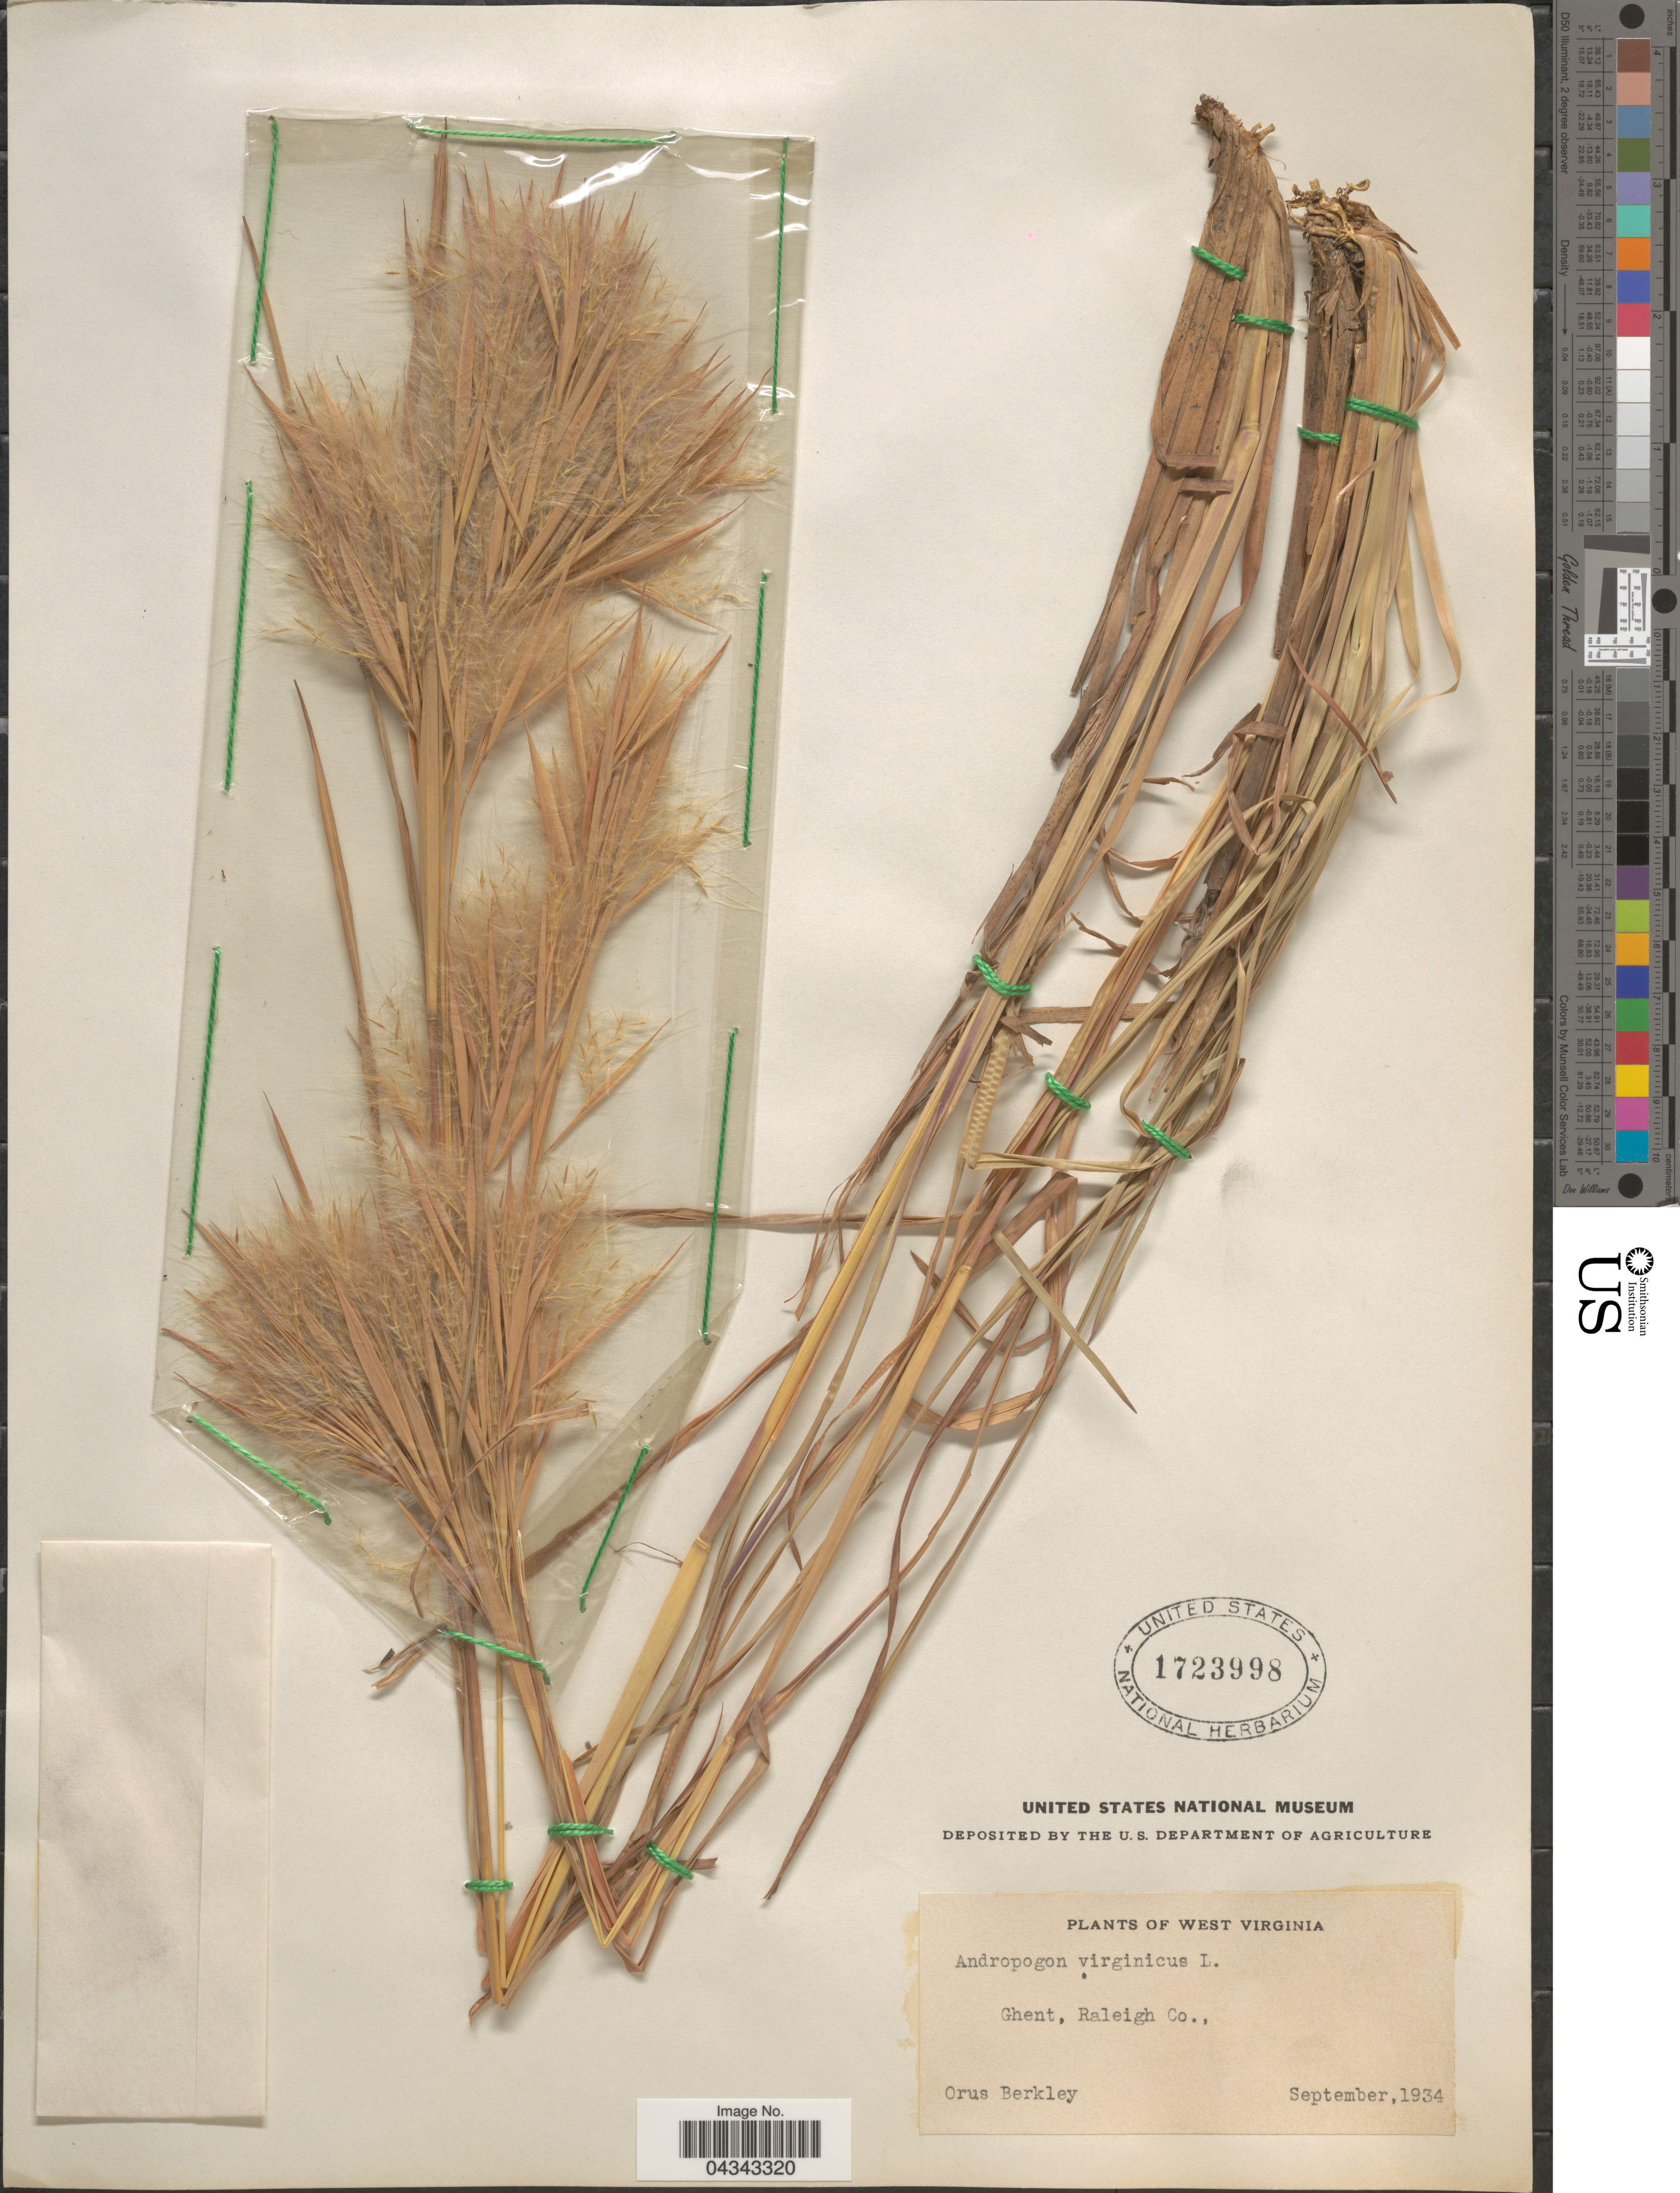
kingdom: Plantae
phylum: Tracheophyta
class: Liliopsida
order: Poales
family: Poaceae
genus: Andropogon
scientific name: Andropogon glomeratus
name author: (Walter) Britton, Stearns & Poggenb.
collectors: O. Berkley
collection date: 1934-09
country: United States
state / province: West Virginia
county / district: Raleigh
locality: Ghent, Raleigh Co.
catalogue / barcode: US 1723998